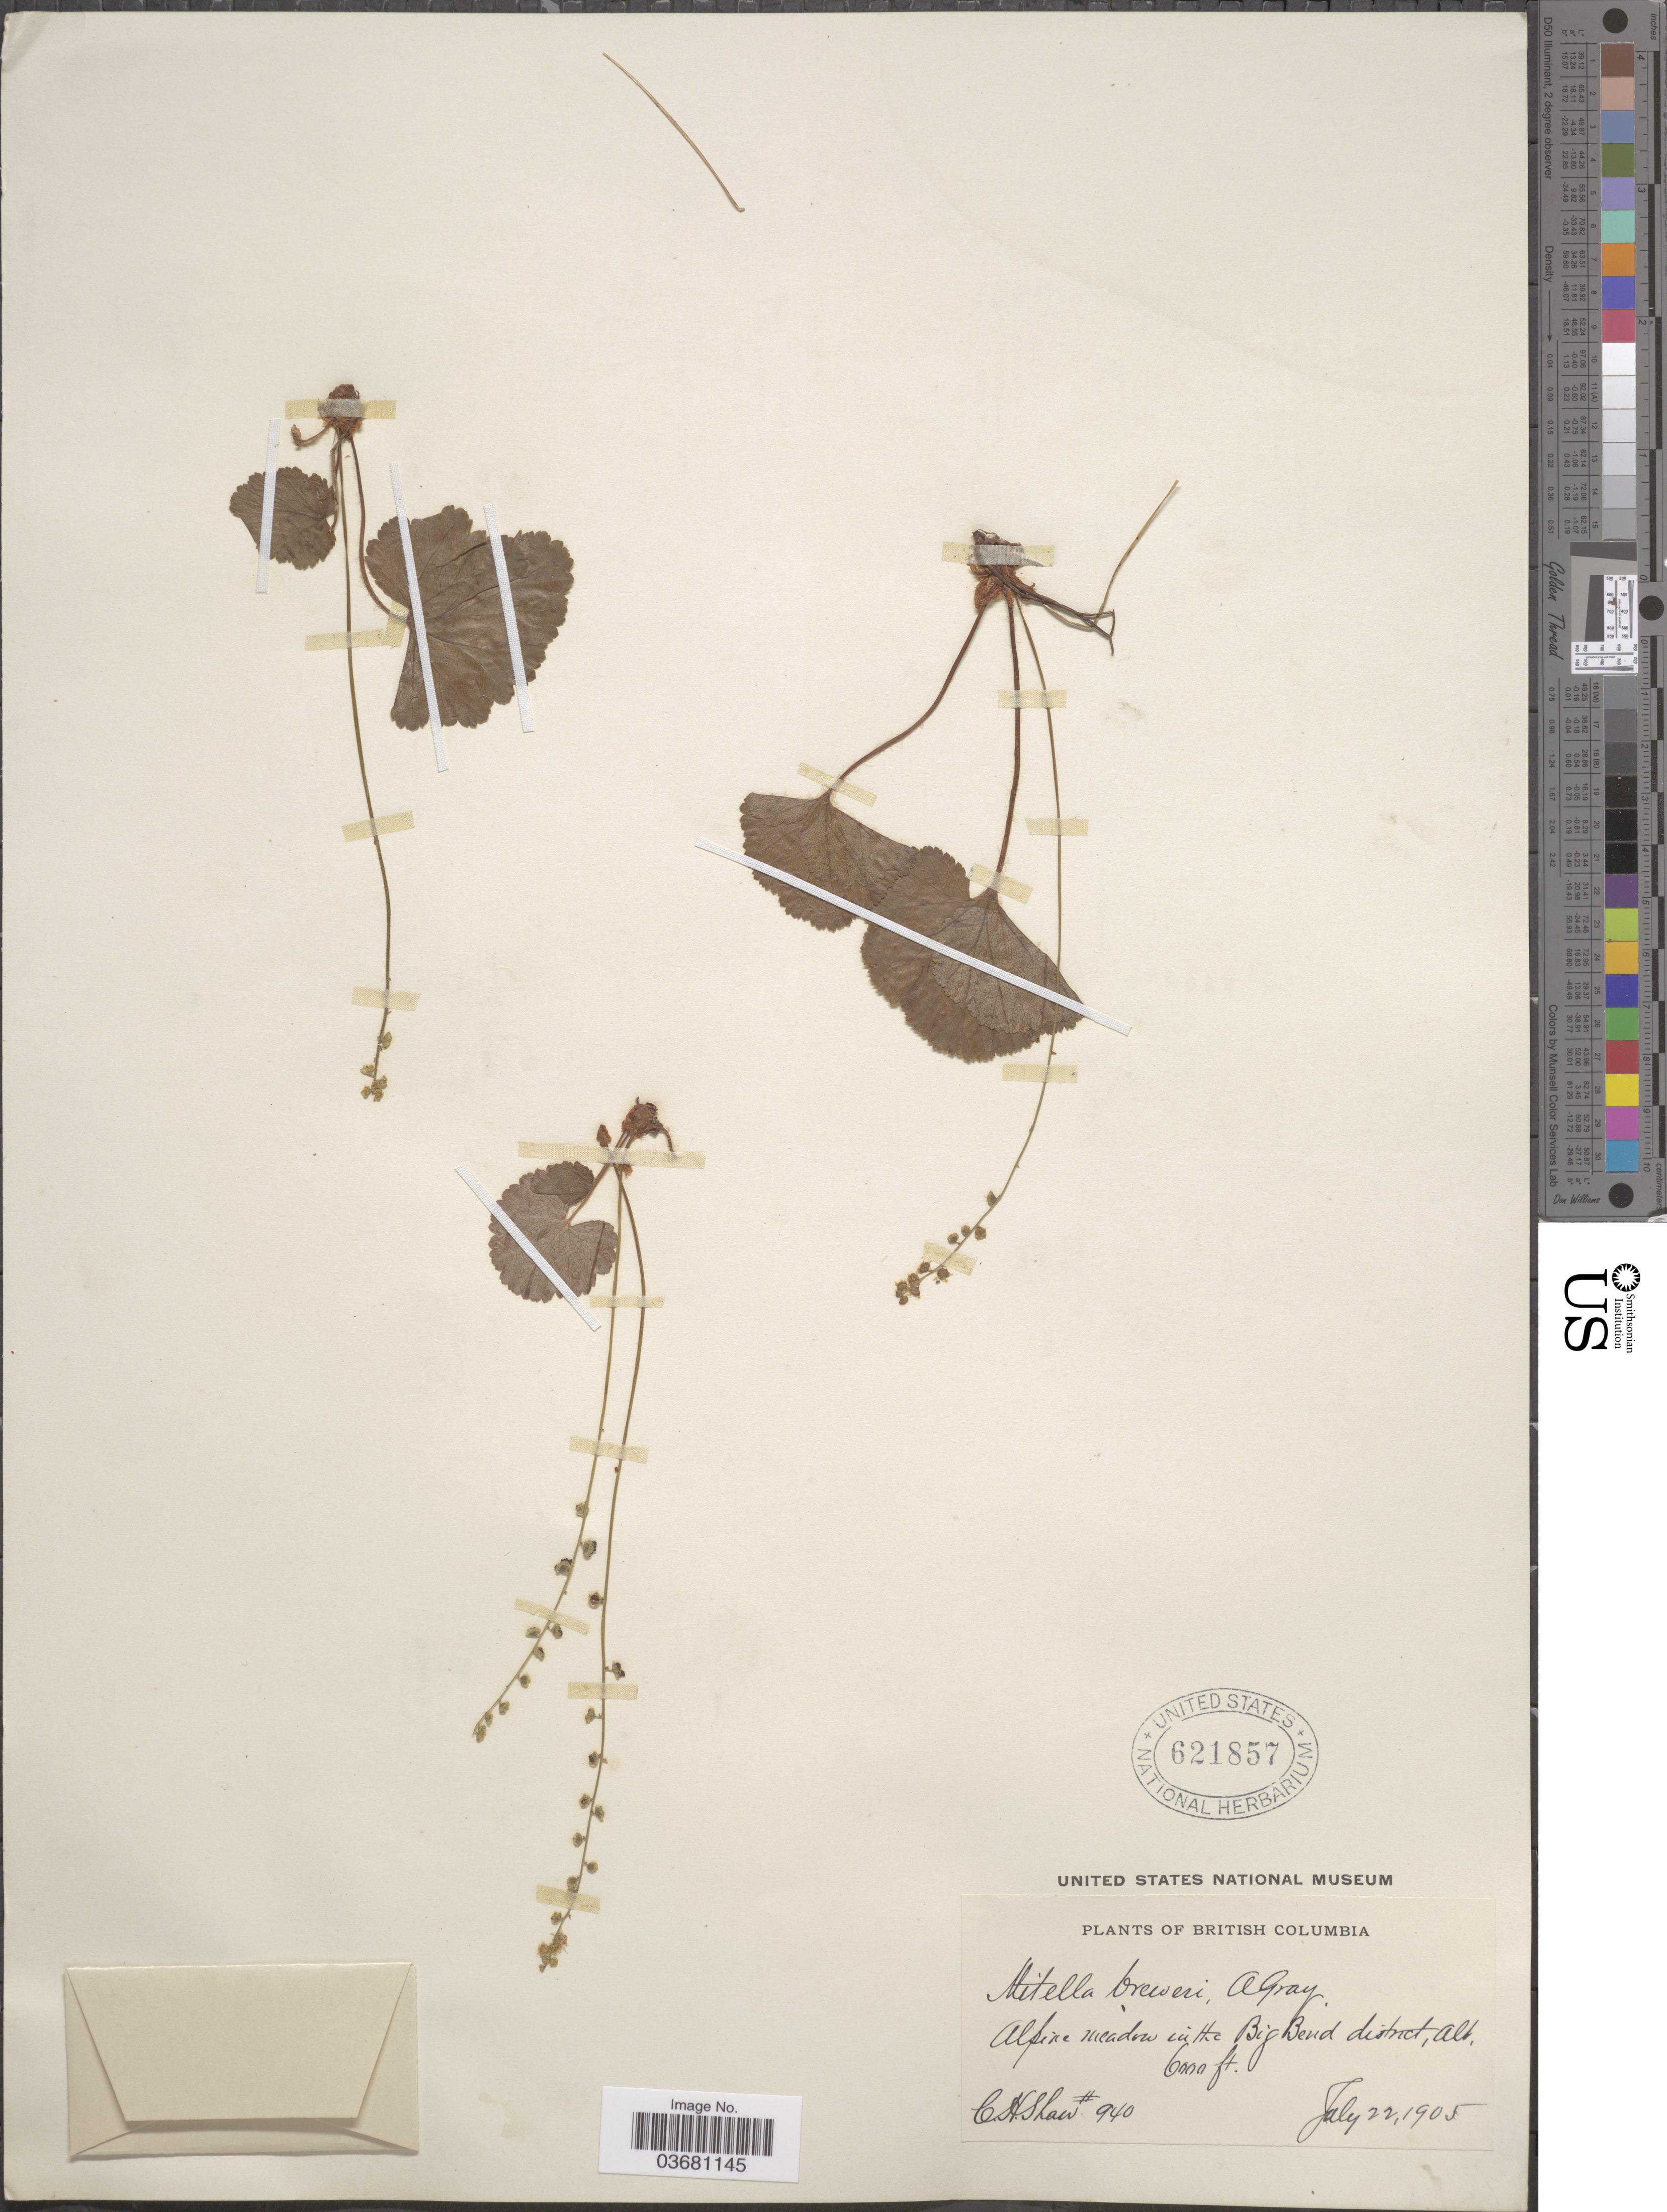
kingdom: Plantae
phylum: Tracheophyta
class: Magnoliopsida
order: Saxifragales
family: Saxifragaceae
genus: Mitella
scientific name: Mitella breweri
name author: A. Gray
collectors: C. H. Shaw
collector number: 940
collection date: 1905-07-22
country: Canada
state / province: British Columbia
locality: Alpine meadow in the Big Bend district.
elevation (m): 1829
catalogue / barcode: US 621857